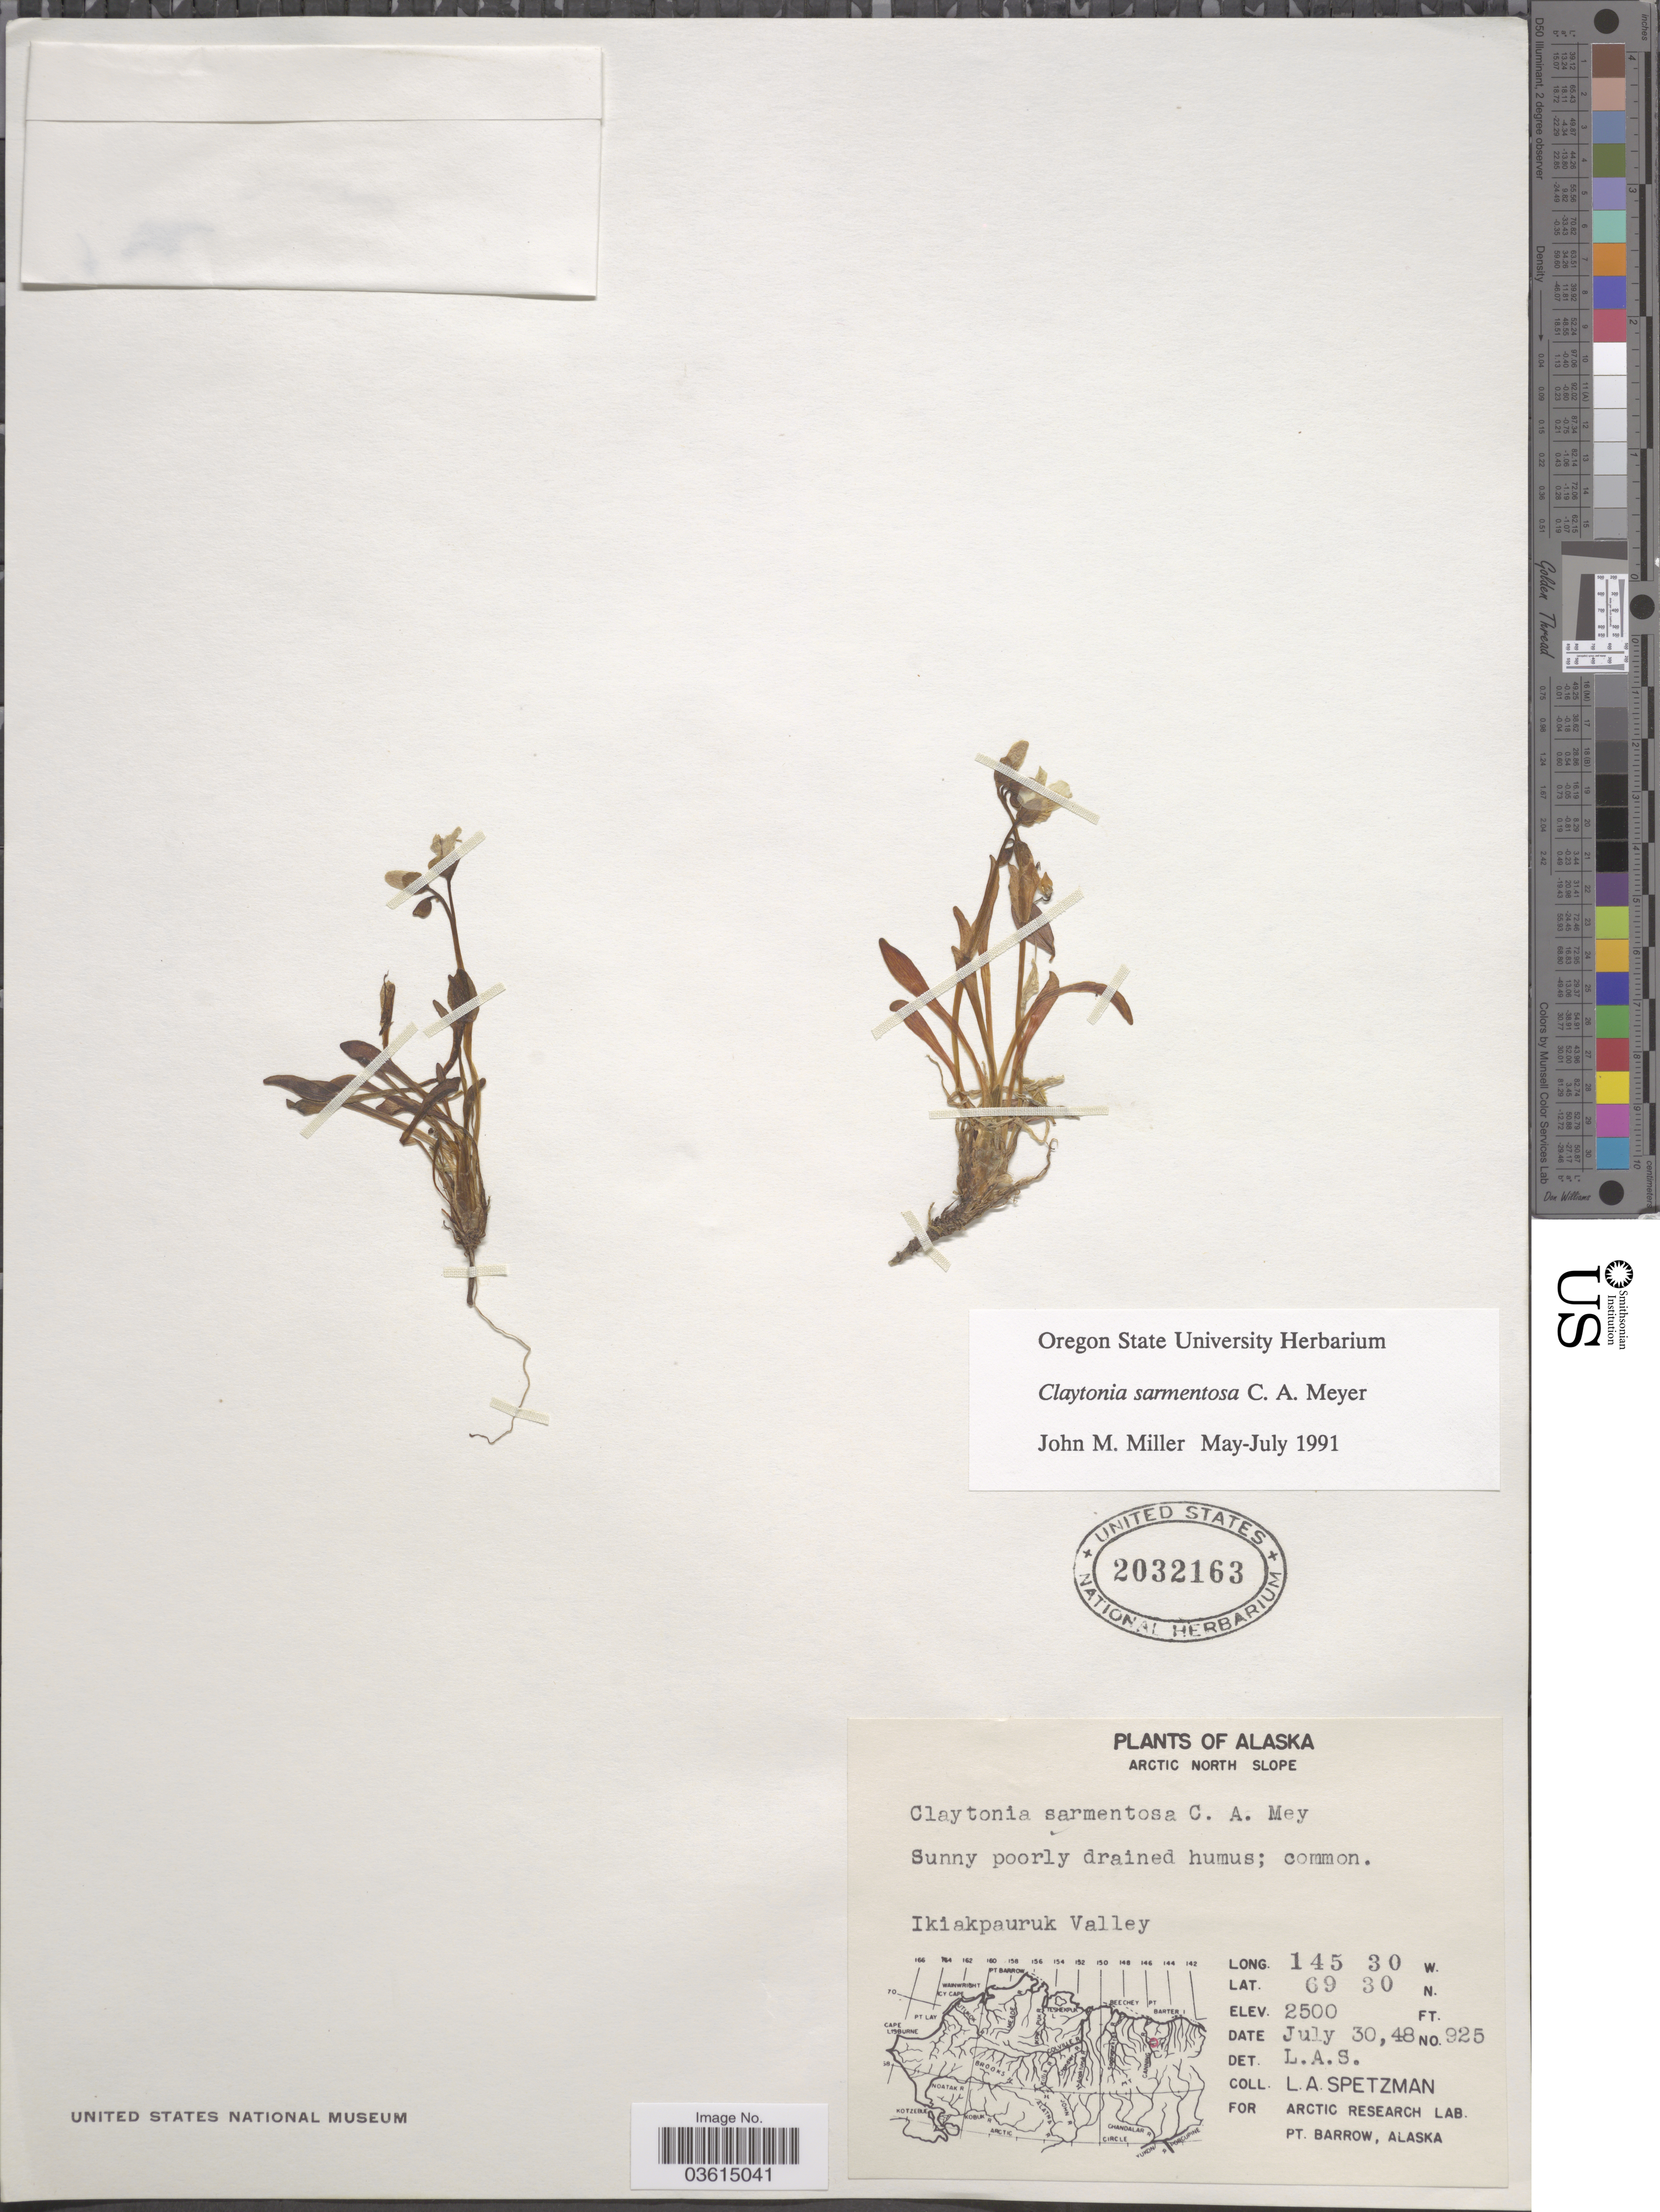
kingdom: Plantae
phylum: Tracheophyta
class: Magnoliopsida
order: Caryophyllales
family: Montiaceae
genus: Claytonia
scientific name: Claytonia sarmentosa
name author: C.A. Mey.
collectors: L. Spetzman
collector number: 925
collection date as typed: Transcribed d/m/y: 30/7/48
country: United States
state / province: Alaska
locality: Arctic North Slope. Ikiakpauruk Valley.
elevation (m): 762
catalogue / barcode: US 2032163